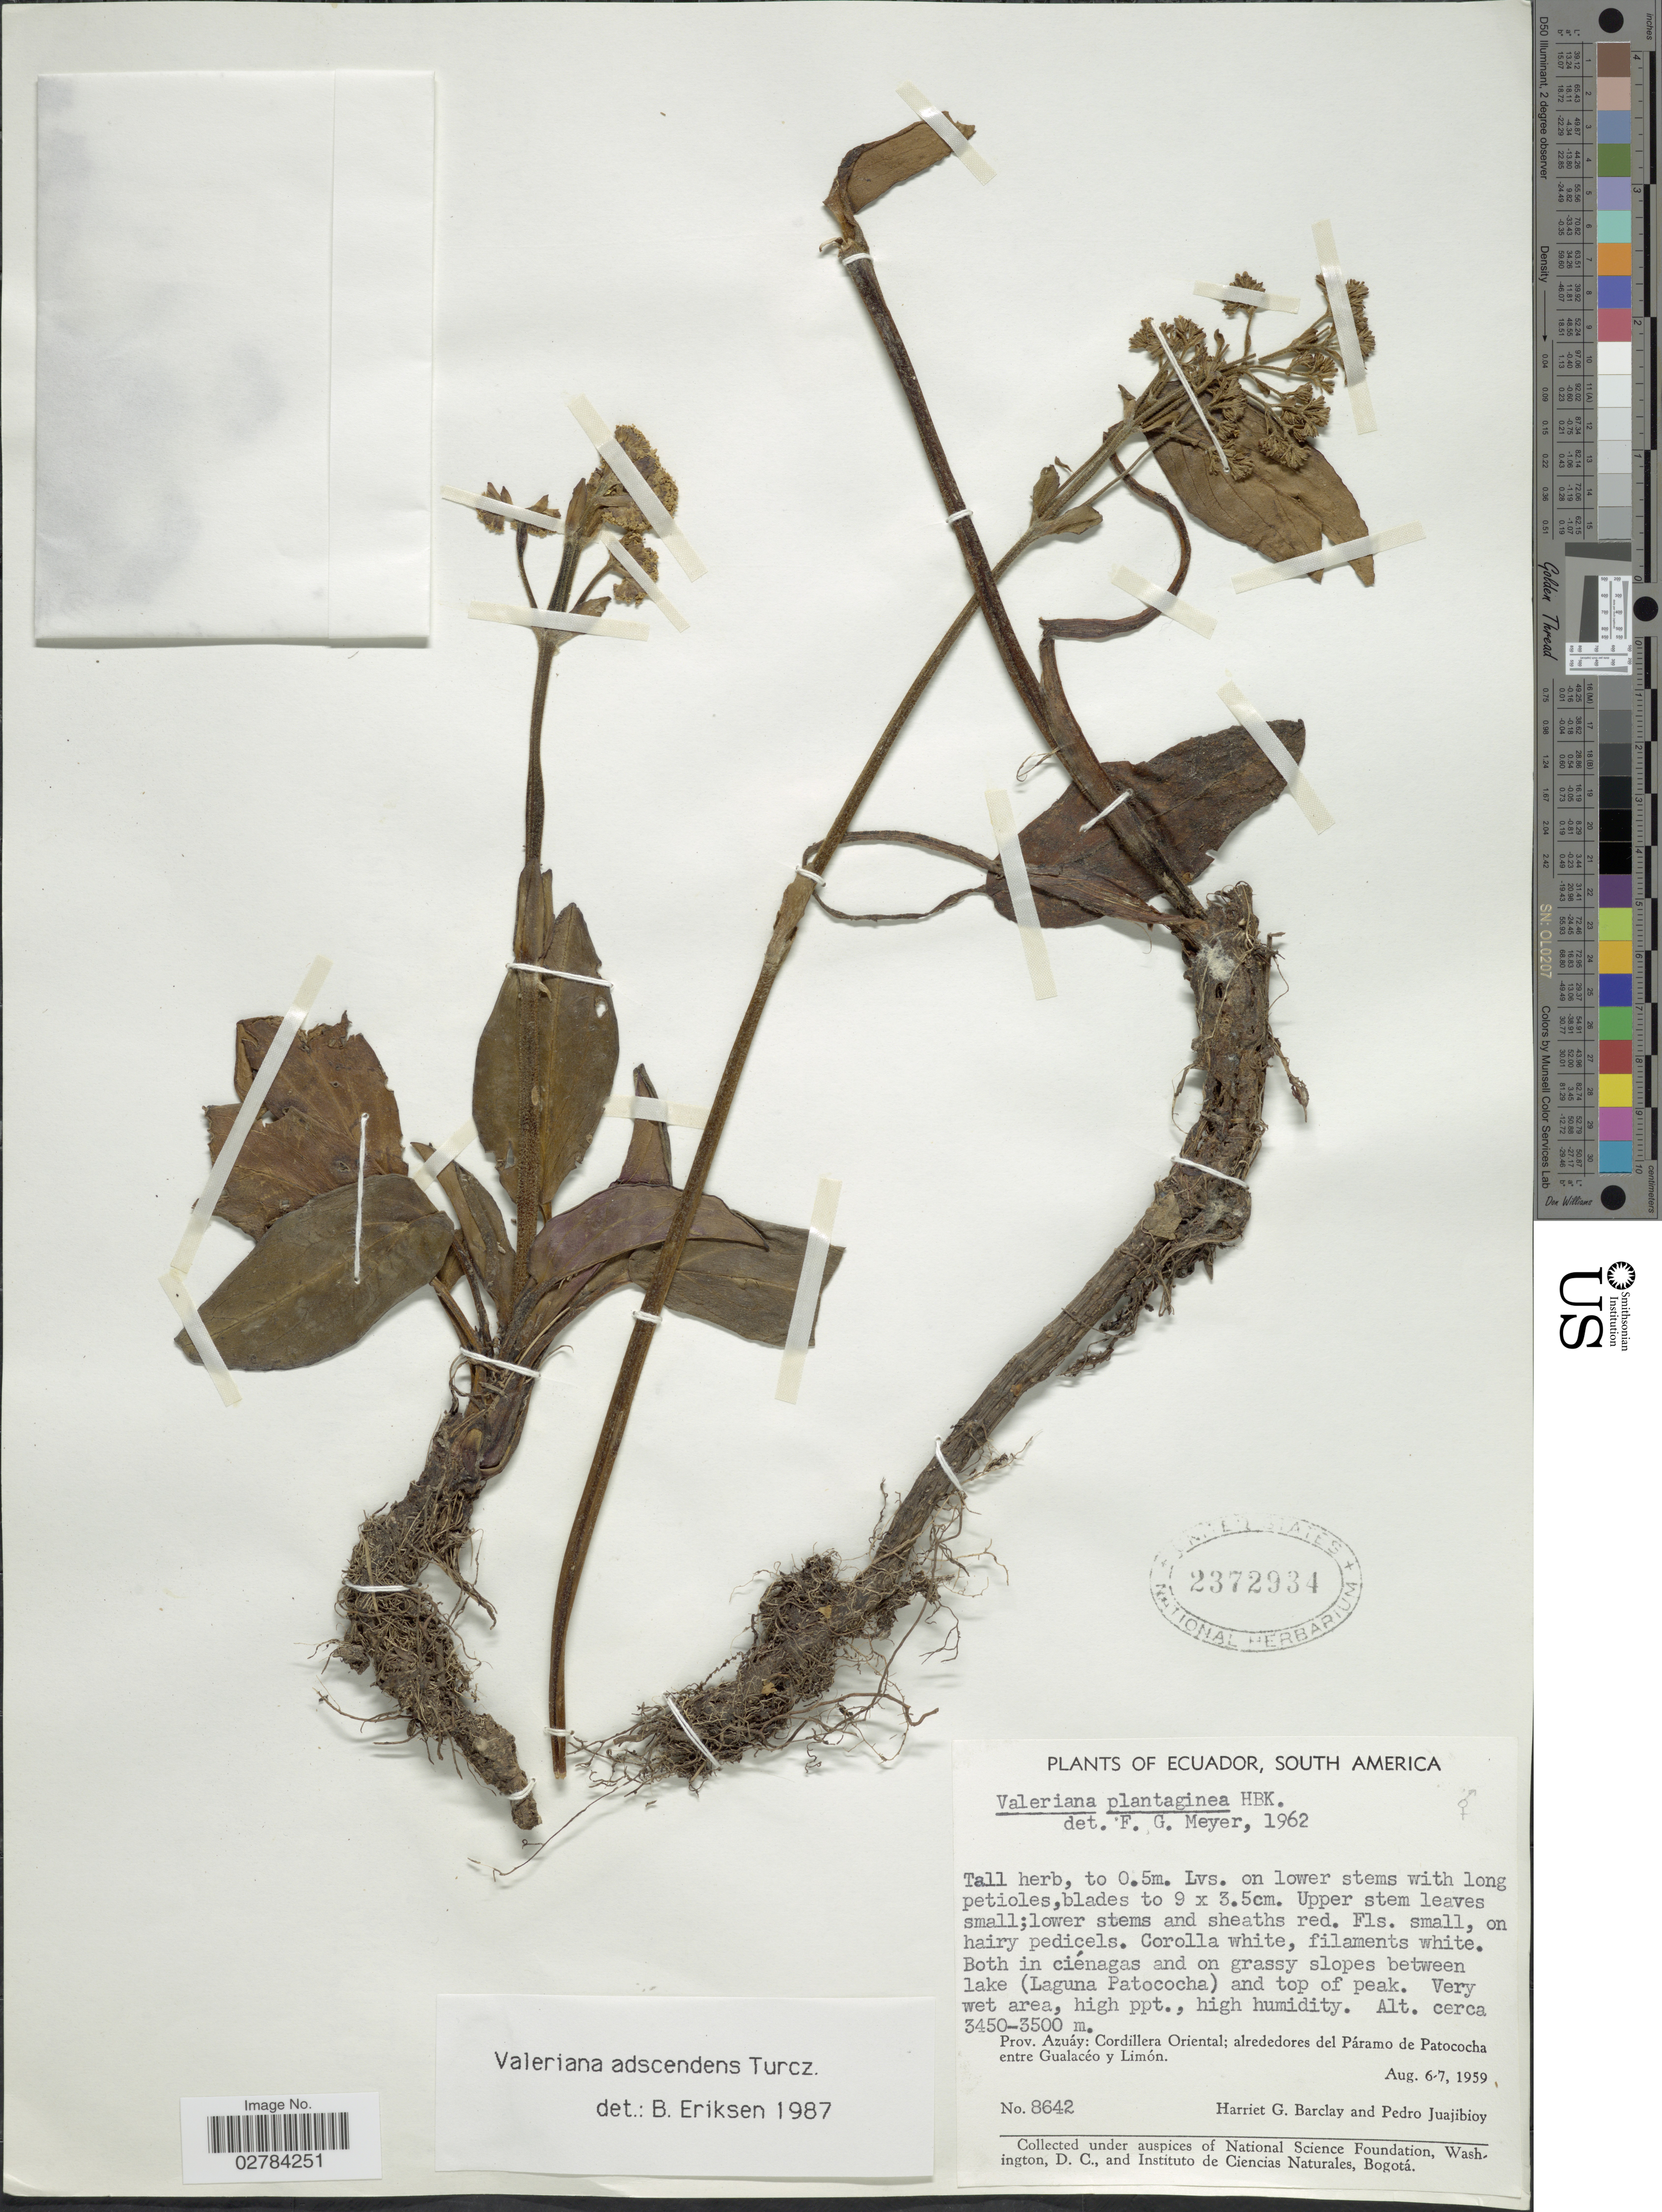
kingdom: Plantae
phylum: Tracheophyta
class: Magnoliopsida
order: Dipsacales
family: Caprifoliaceae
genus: Valeriana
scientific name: Valeriana adscendens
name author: Turcz.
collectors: H. G. Barclay & P. Juajibioy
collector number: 8642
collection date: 1959-08-06/1959-08-07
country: Ecuador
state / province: Azuay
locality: Both in ciénagas and on grassy slopes between lake (Laguna Patococha) and top of peak. Prov. Azúay: Cordillera Oriental; alrededores del Páramo de Patococha entre Gualacéo y Limón.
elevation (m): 3450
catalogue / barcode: US 2372934